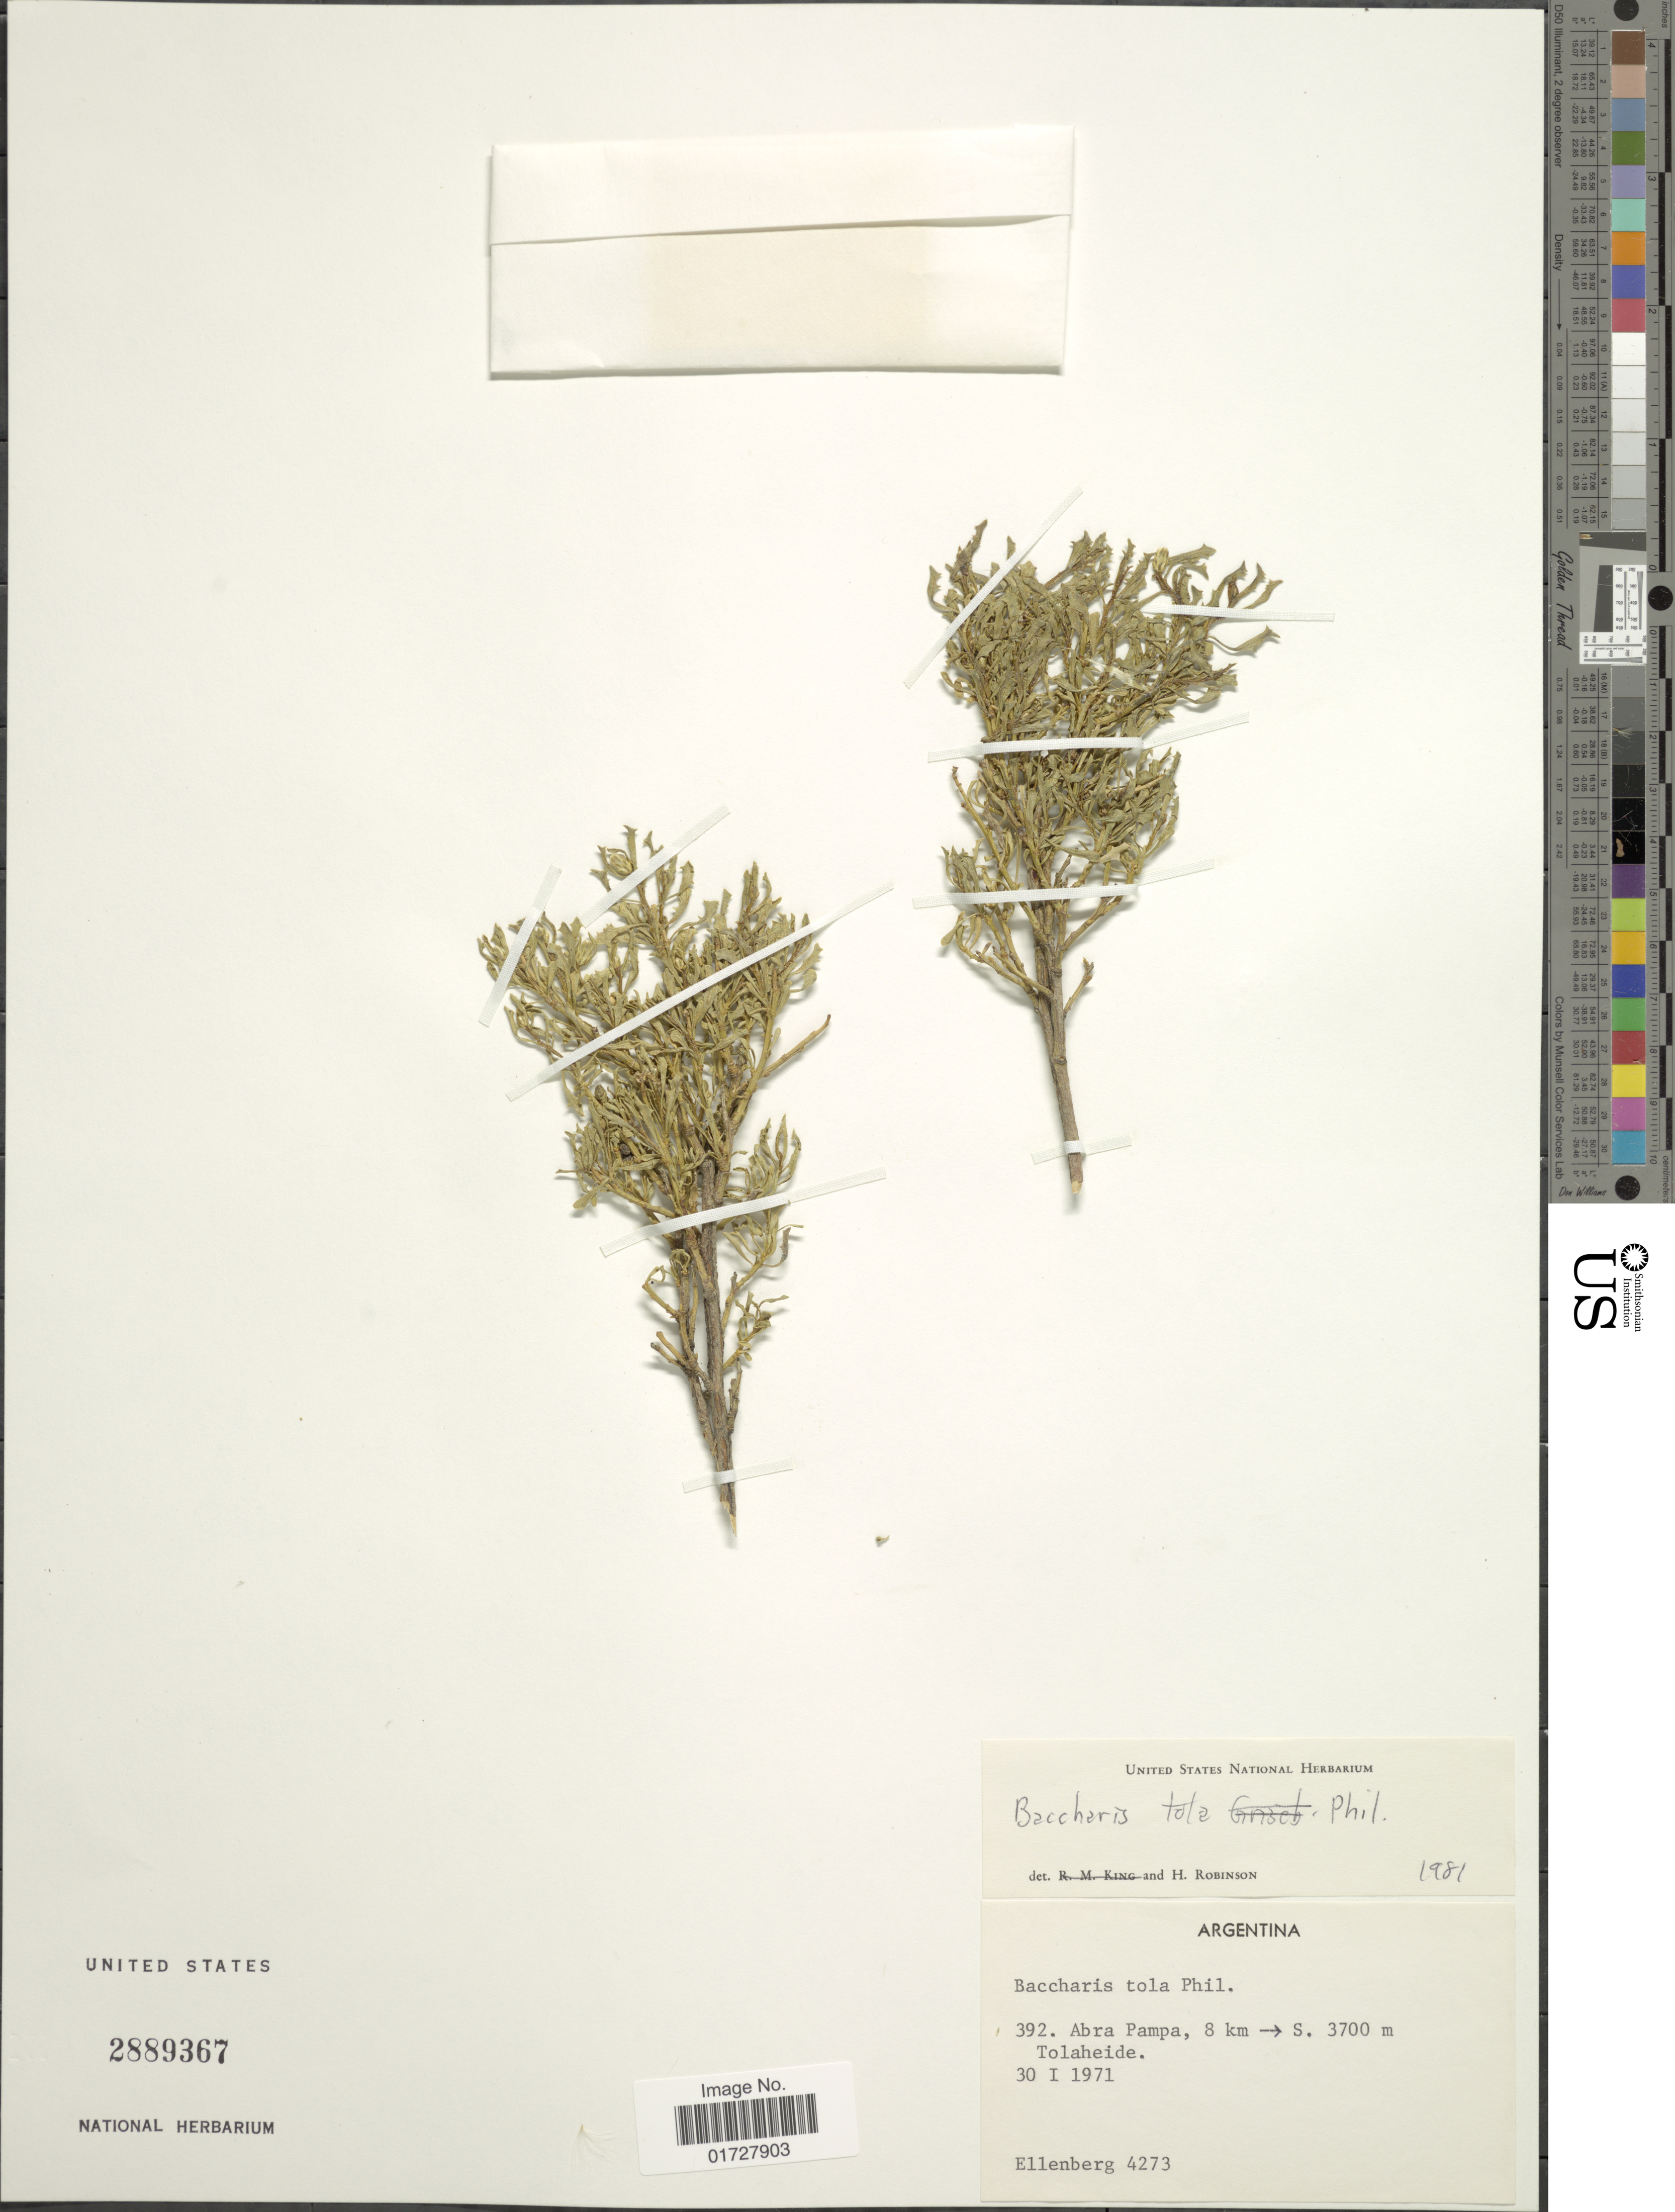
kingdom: Plantae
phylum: Tracheophyta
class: Magnoliopsida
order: Asterales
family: Asteraceae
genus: Baccharis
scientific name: Baccharis tola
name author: Phil.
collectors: H. Ellenberg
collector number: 4273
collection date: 1971-01-30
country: Argentina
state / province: La Pampa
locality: Abra Pampa, 8 km S., Tolaheide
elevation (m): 3700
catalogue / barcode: US 2889367